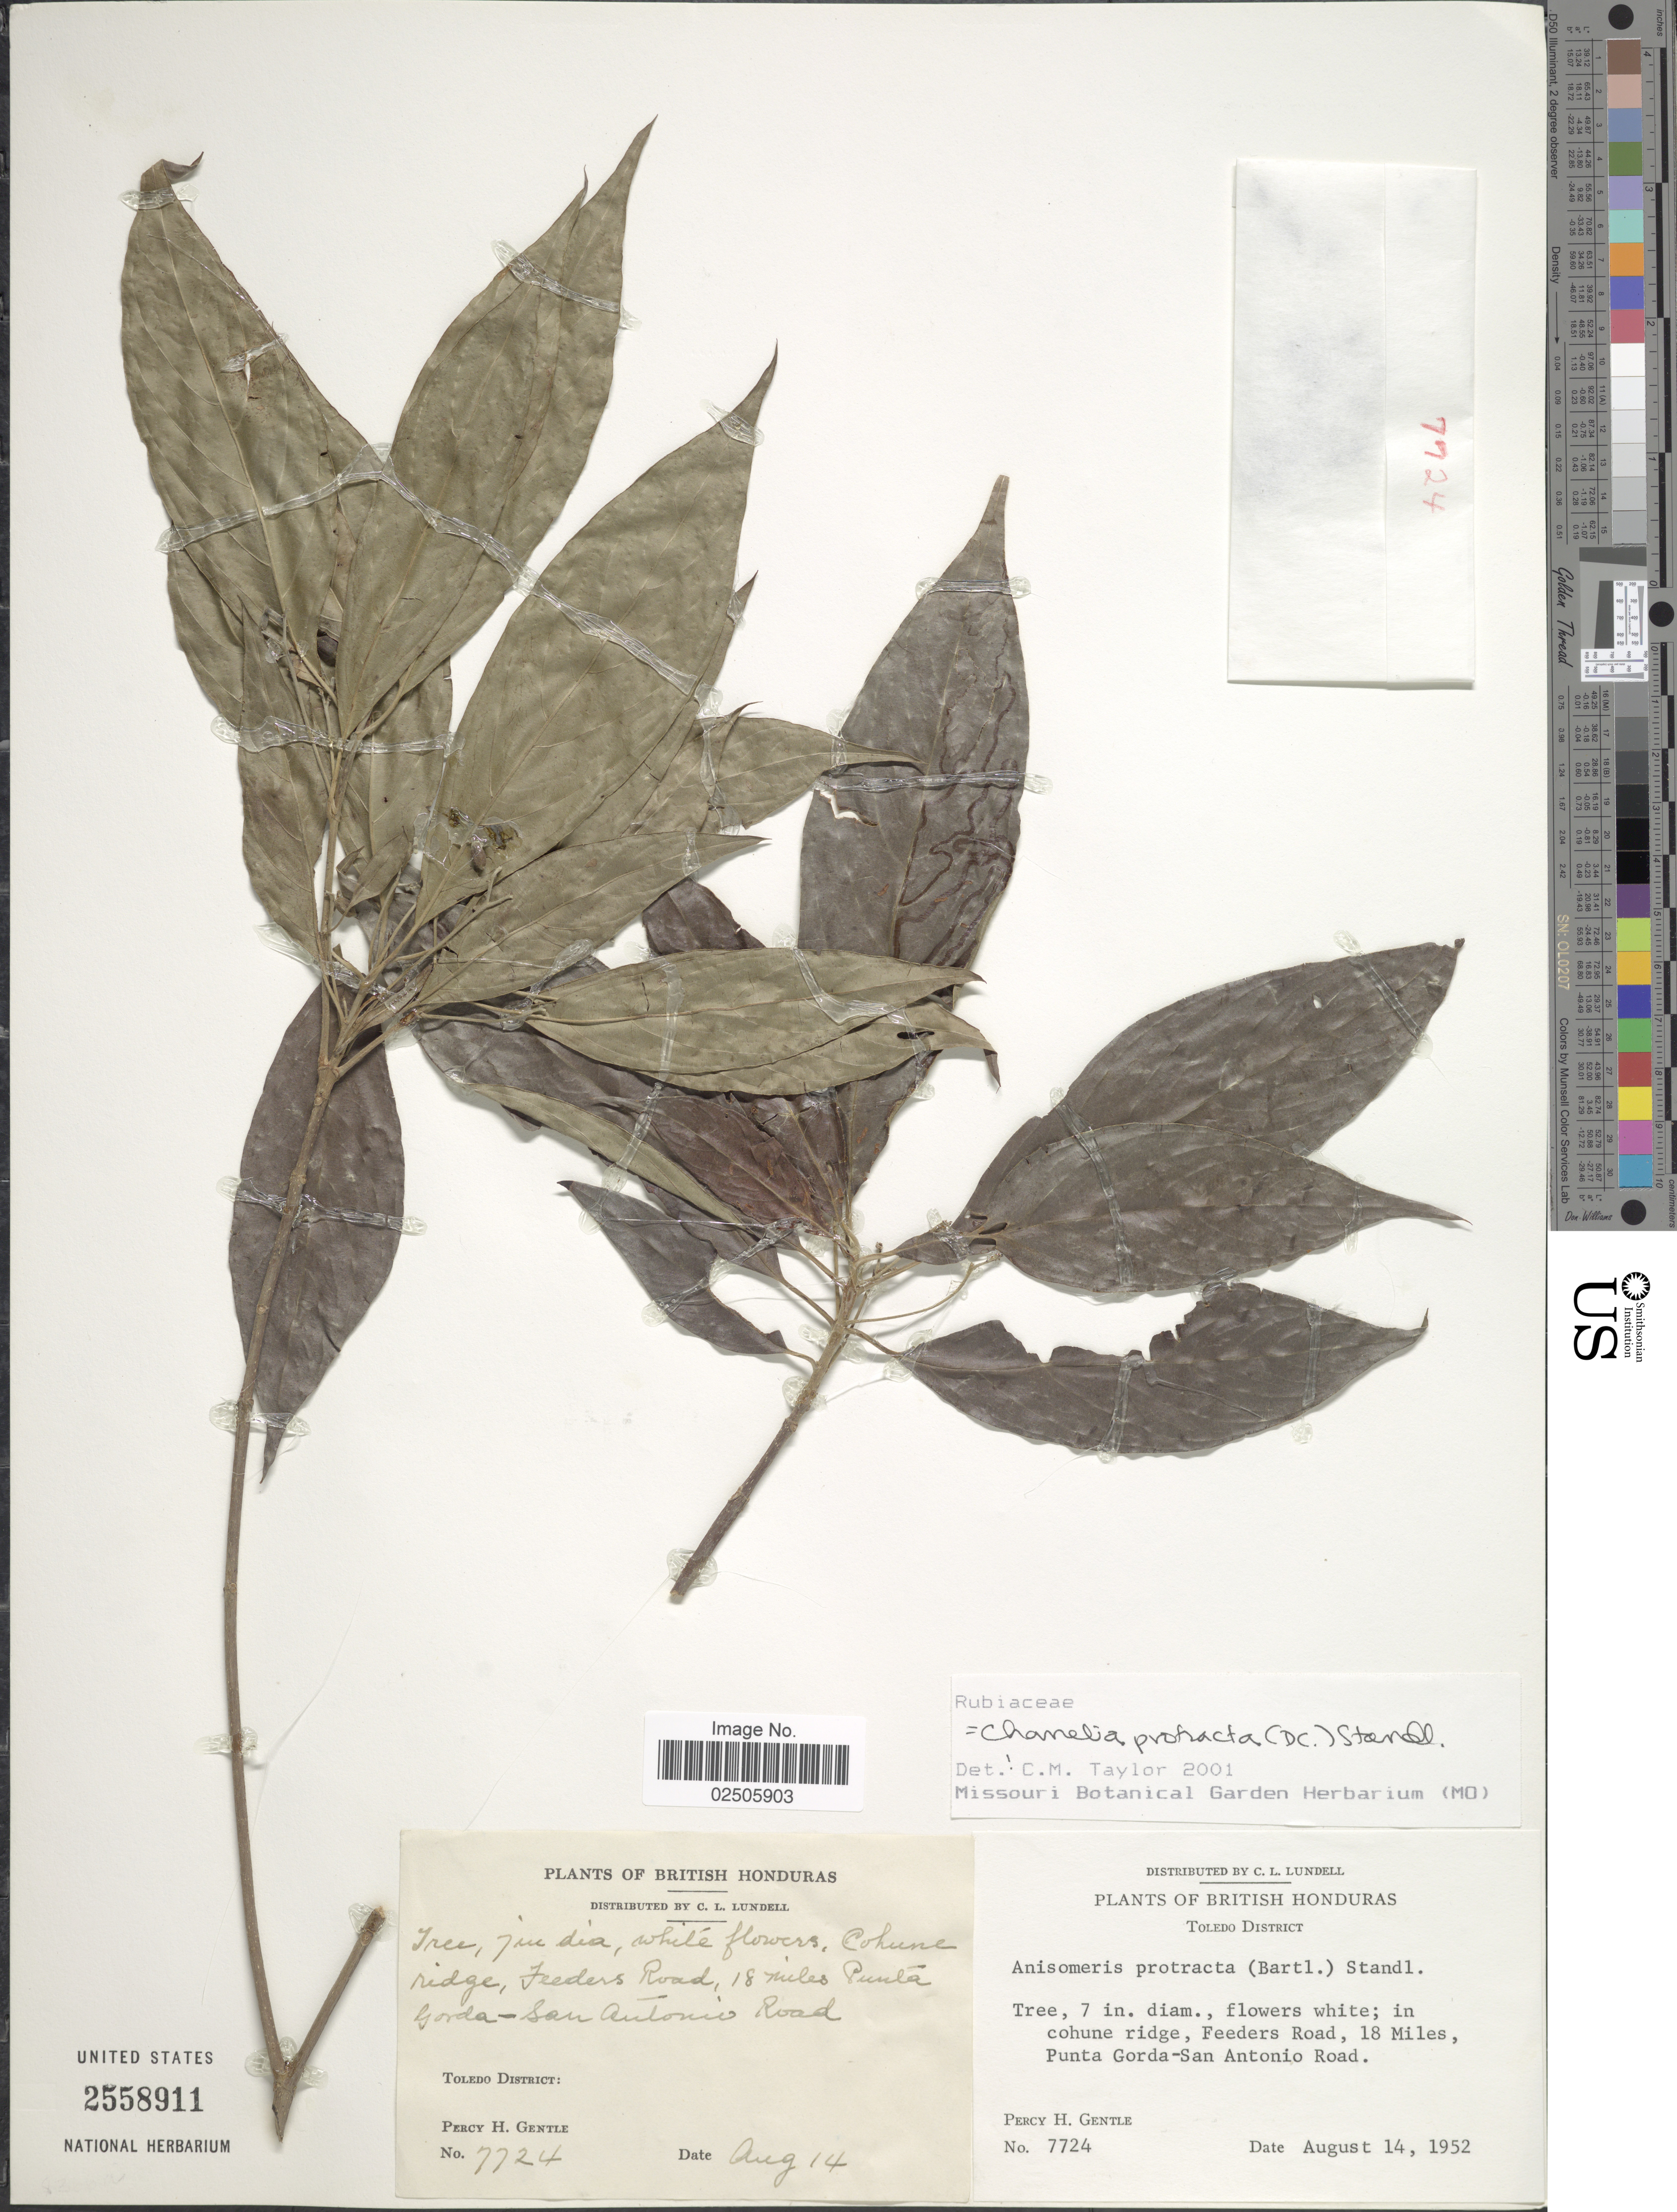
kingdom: Plantae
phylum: Tracheophyta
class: Magnoliopsida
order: Gentianales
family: Rubiaceae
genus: Chomelia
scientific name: Chomelia protracta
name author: (Bartl. ex DC.) Standl.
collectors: P. H. Gentle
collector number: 7724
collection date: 1952-08-14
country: Belize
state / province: Toledo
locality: British Honduras, Toledo District, in cohune ridge, Feeders Road, 18 miles, Punta Gorda-San Antonio Road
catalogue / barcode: US 2558911